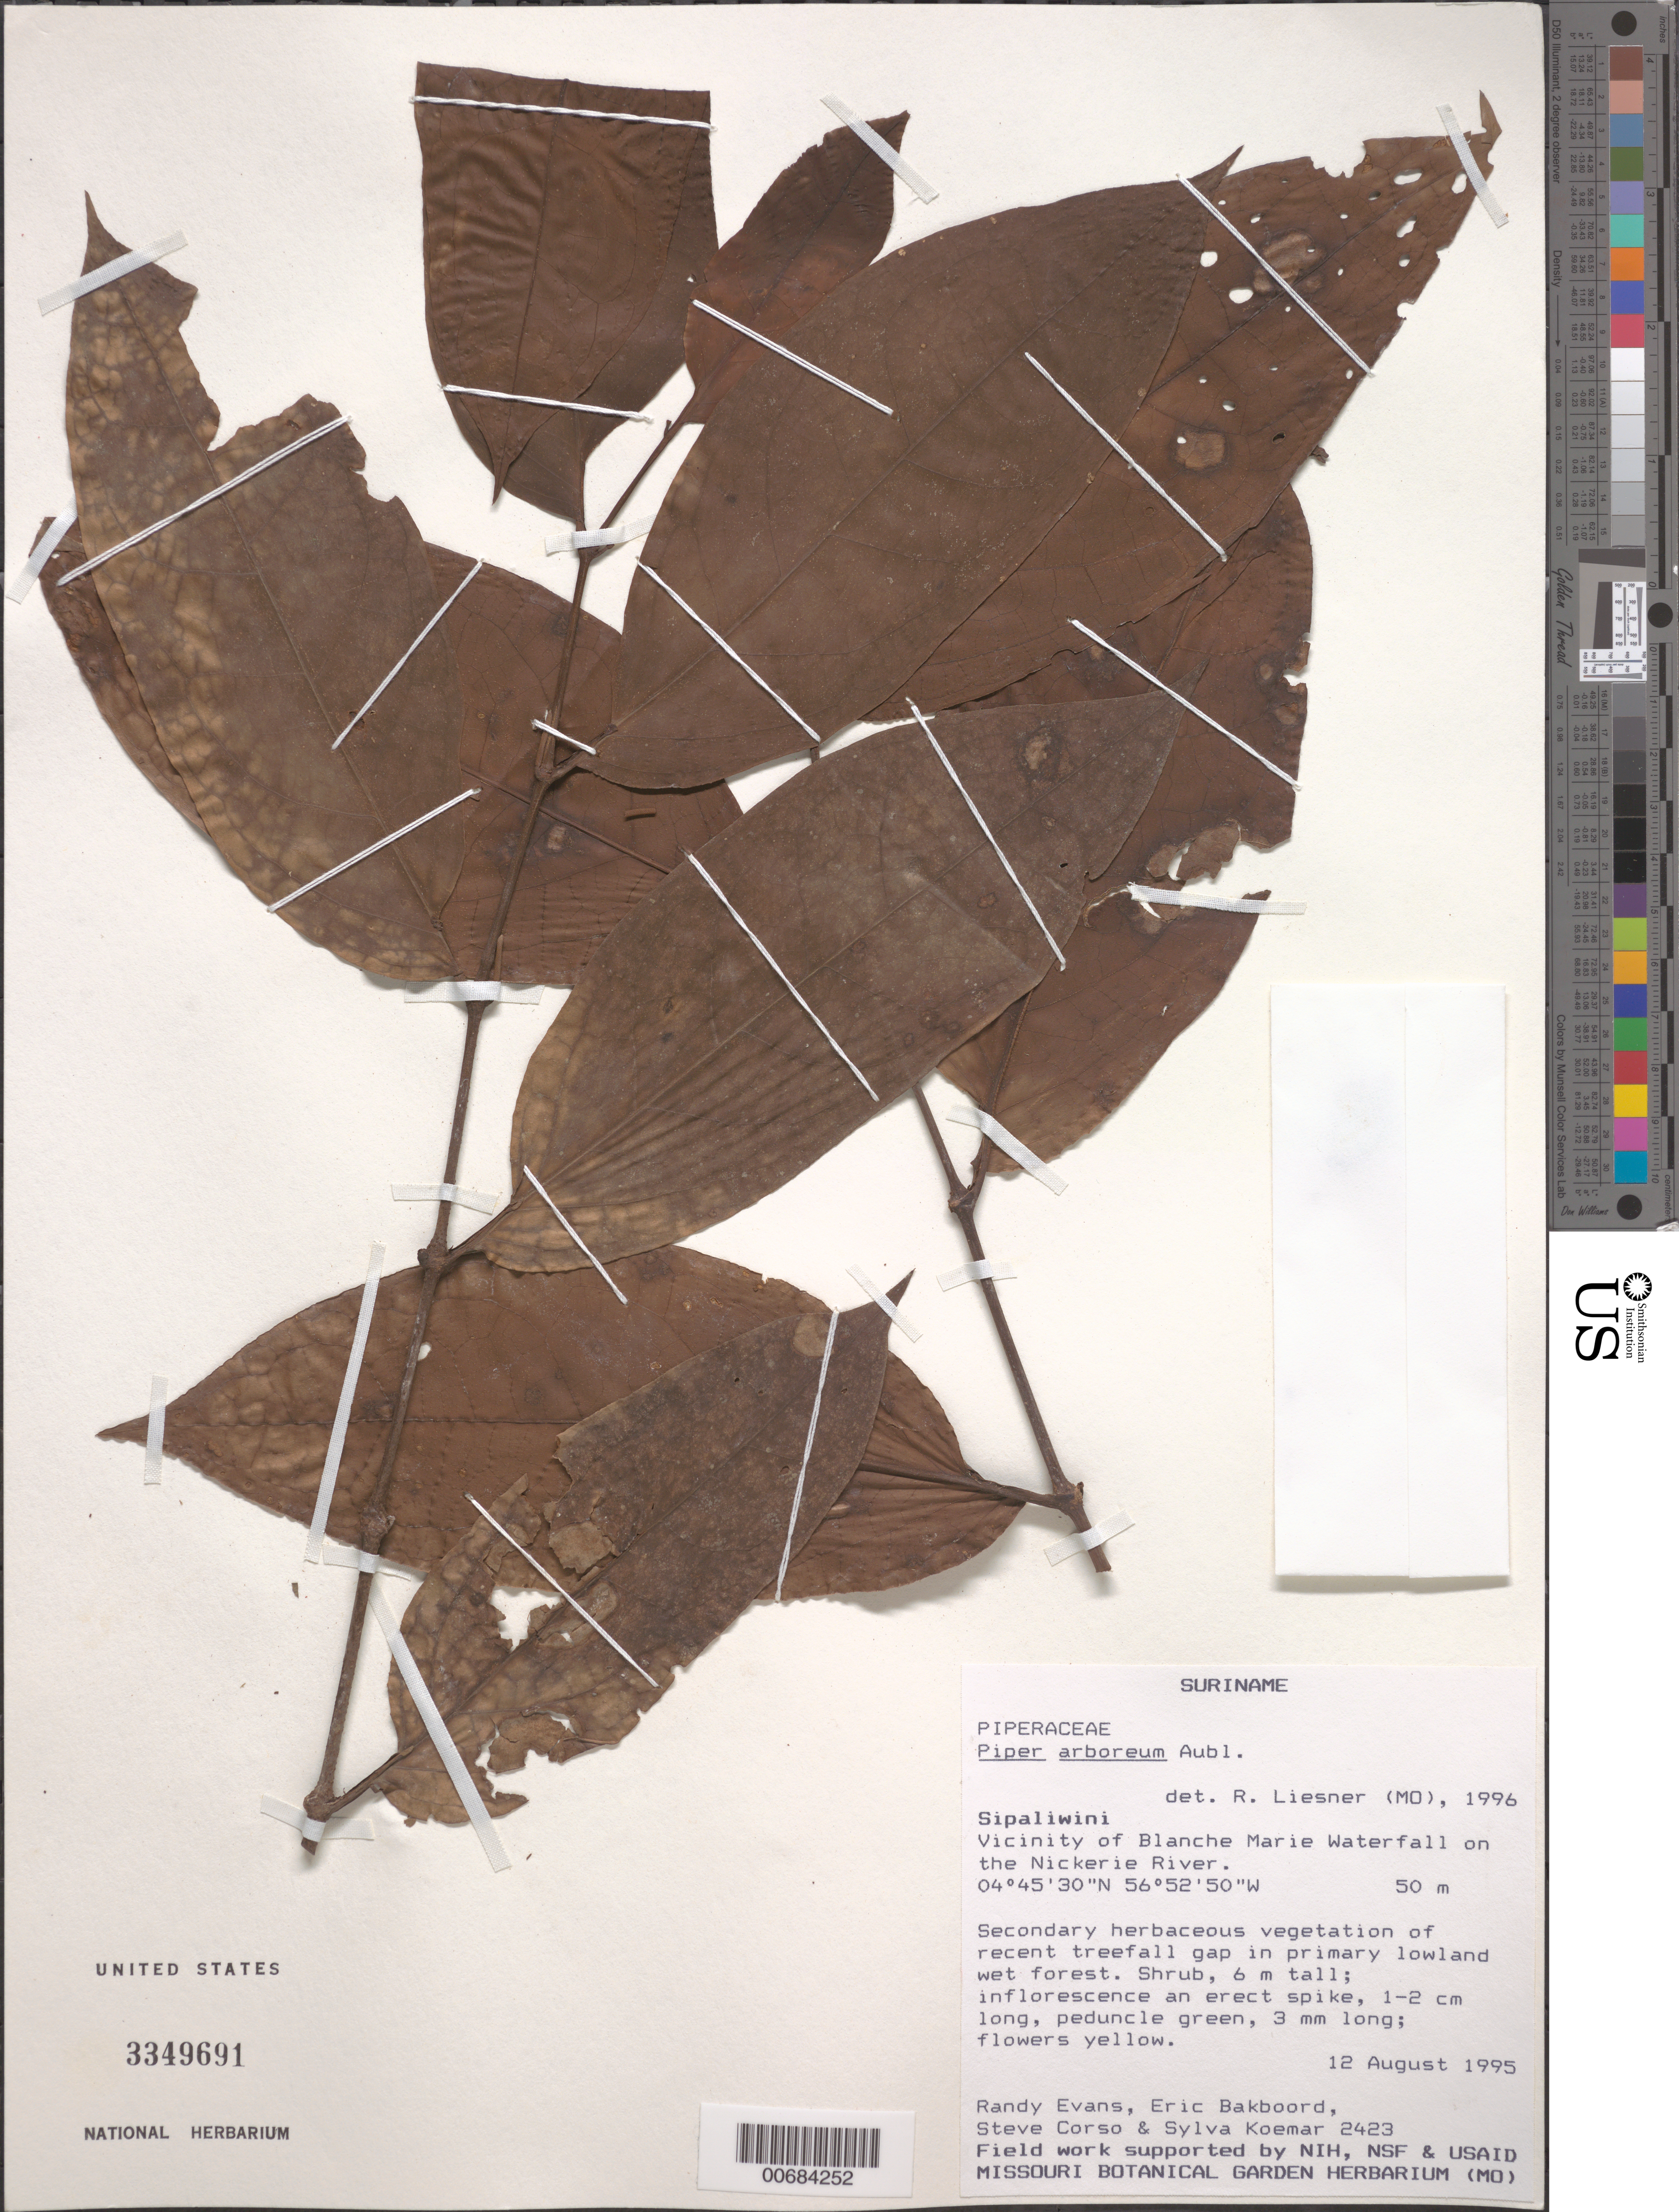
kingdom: Plantae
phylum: Tracheophyta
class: Magnoliopsida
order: Piperales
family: Piperaceae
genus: Piper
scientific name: Piper arboreum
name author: Aubl.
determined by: Liesner, R. L.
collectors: R. Evans, E. Bakboord, S. Corso & S. Koemar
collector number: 2423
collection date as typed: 12-Aug-95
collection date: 1995-08-12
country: Suriname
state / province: Sipaliwini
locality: Blanche Marie Waterfall, vic., on Nickerie R.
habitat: Secondary herbaceous vegetation of recent treefall gap in primary lowland wet forest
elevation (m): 50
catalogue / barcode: US 3349691